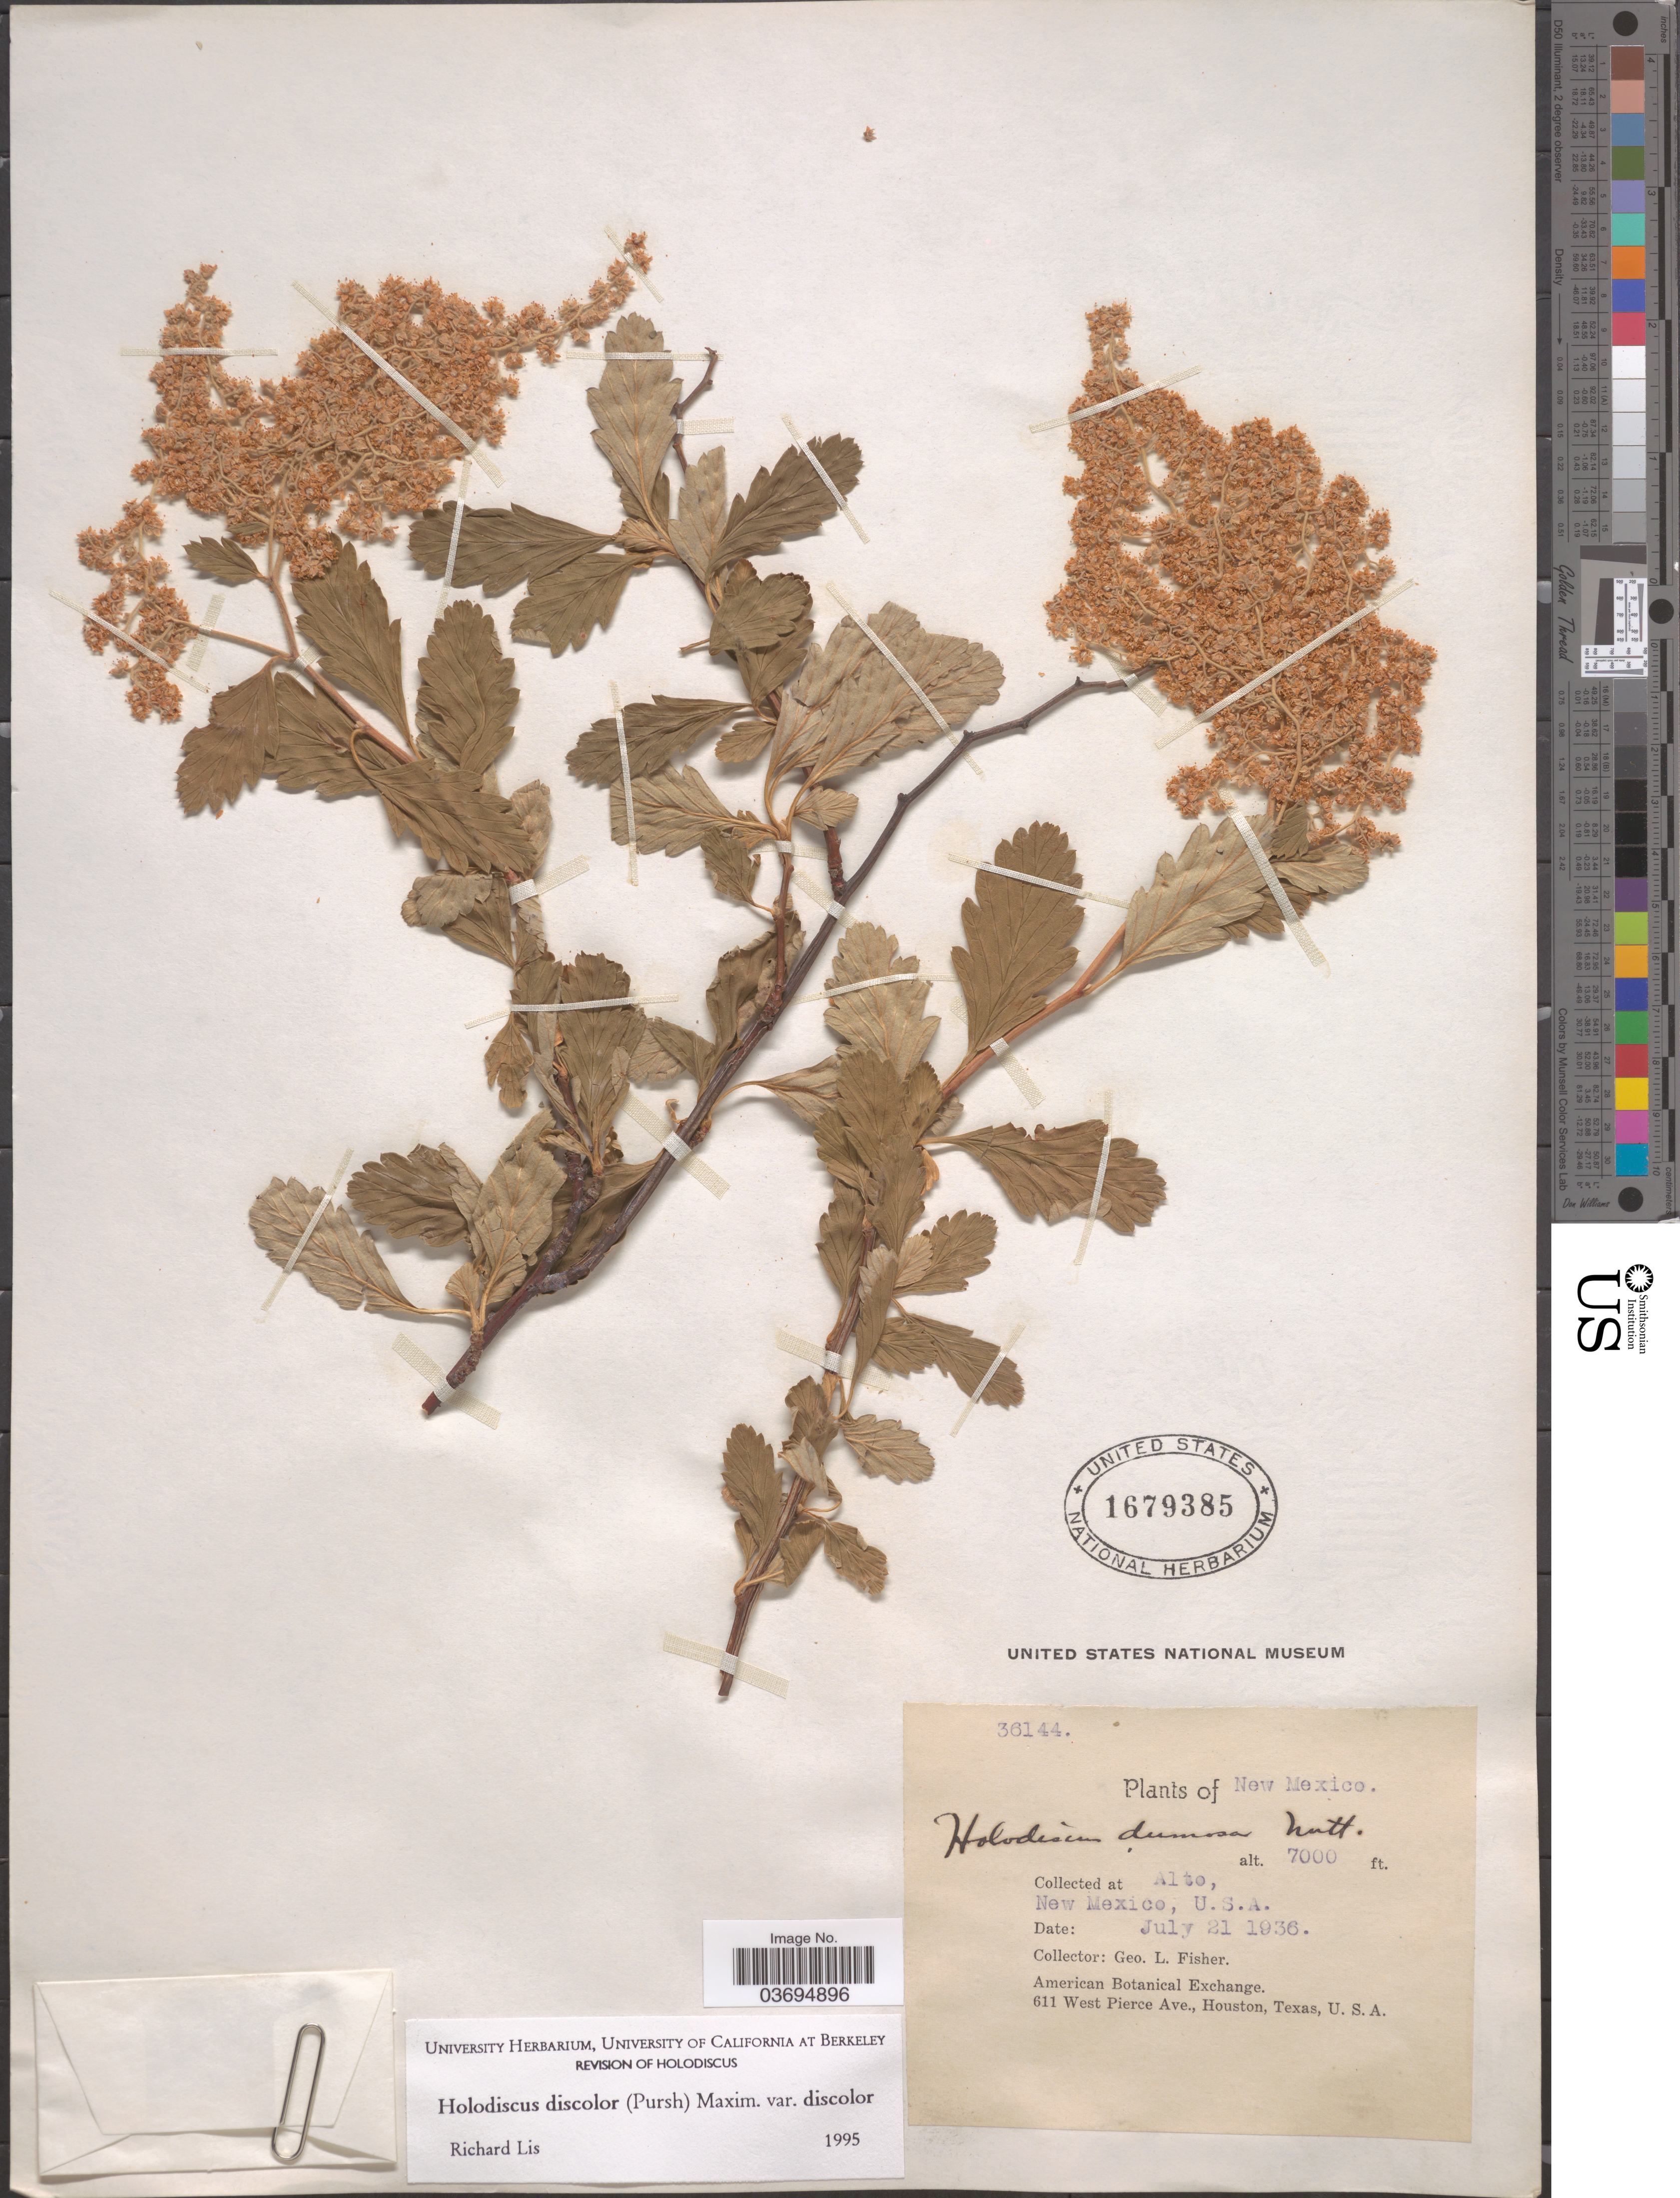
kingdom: Plantae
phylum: Tracheophyta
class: Magnoliopsida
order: Rosales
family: Rosaceae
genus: Holodiscus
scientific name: Holodiscus discolor var. discolor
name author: (Pursh) Maxim.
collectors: G. L. Fisher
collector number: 36144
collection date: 1936-07-21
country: United States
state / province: New Mexico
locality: Alto.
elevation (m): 2134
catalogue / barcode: US 1679385